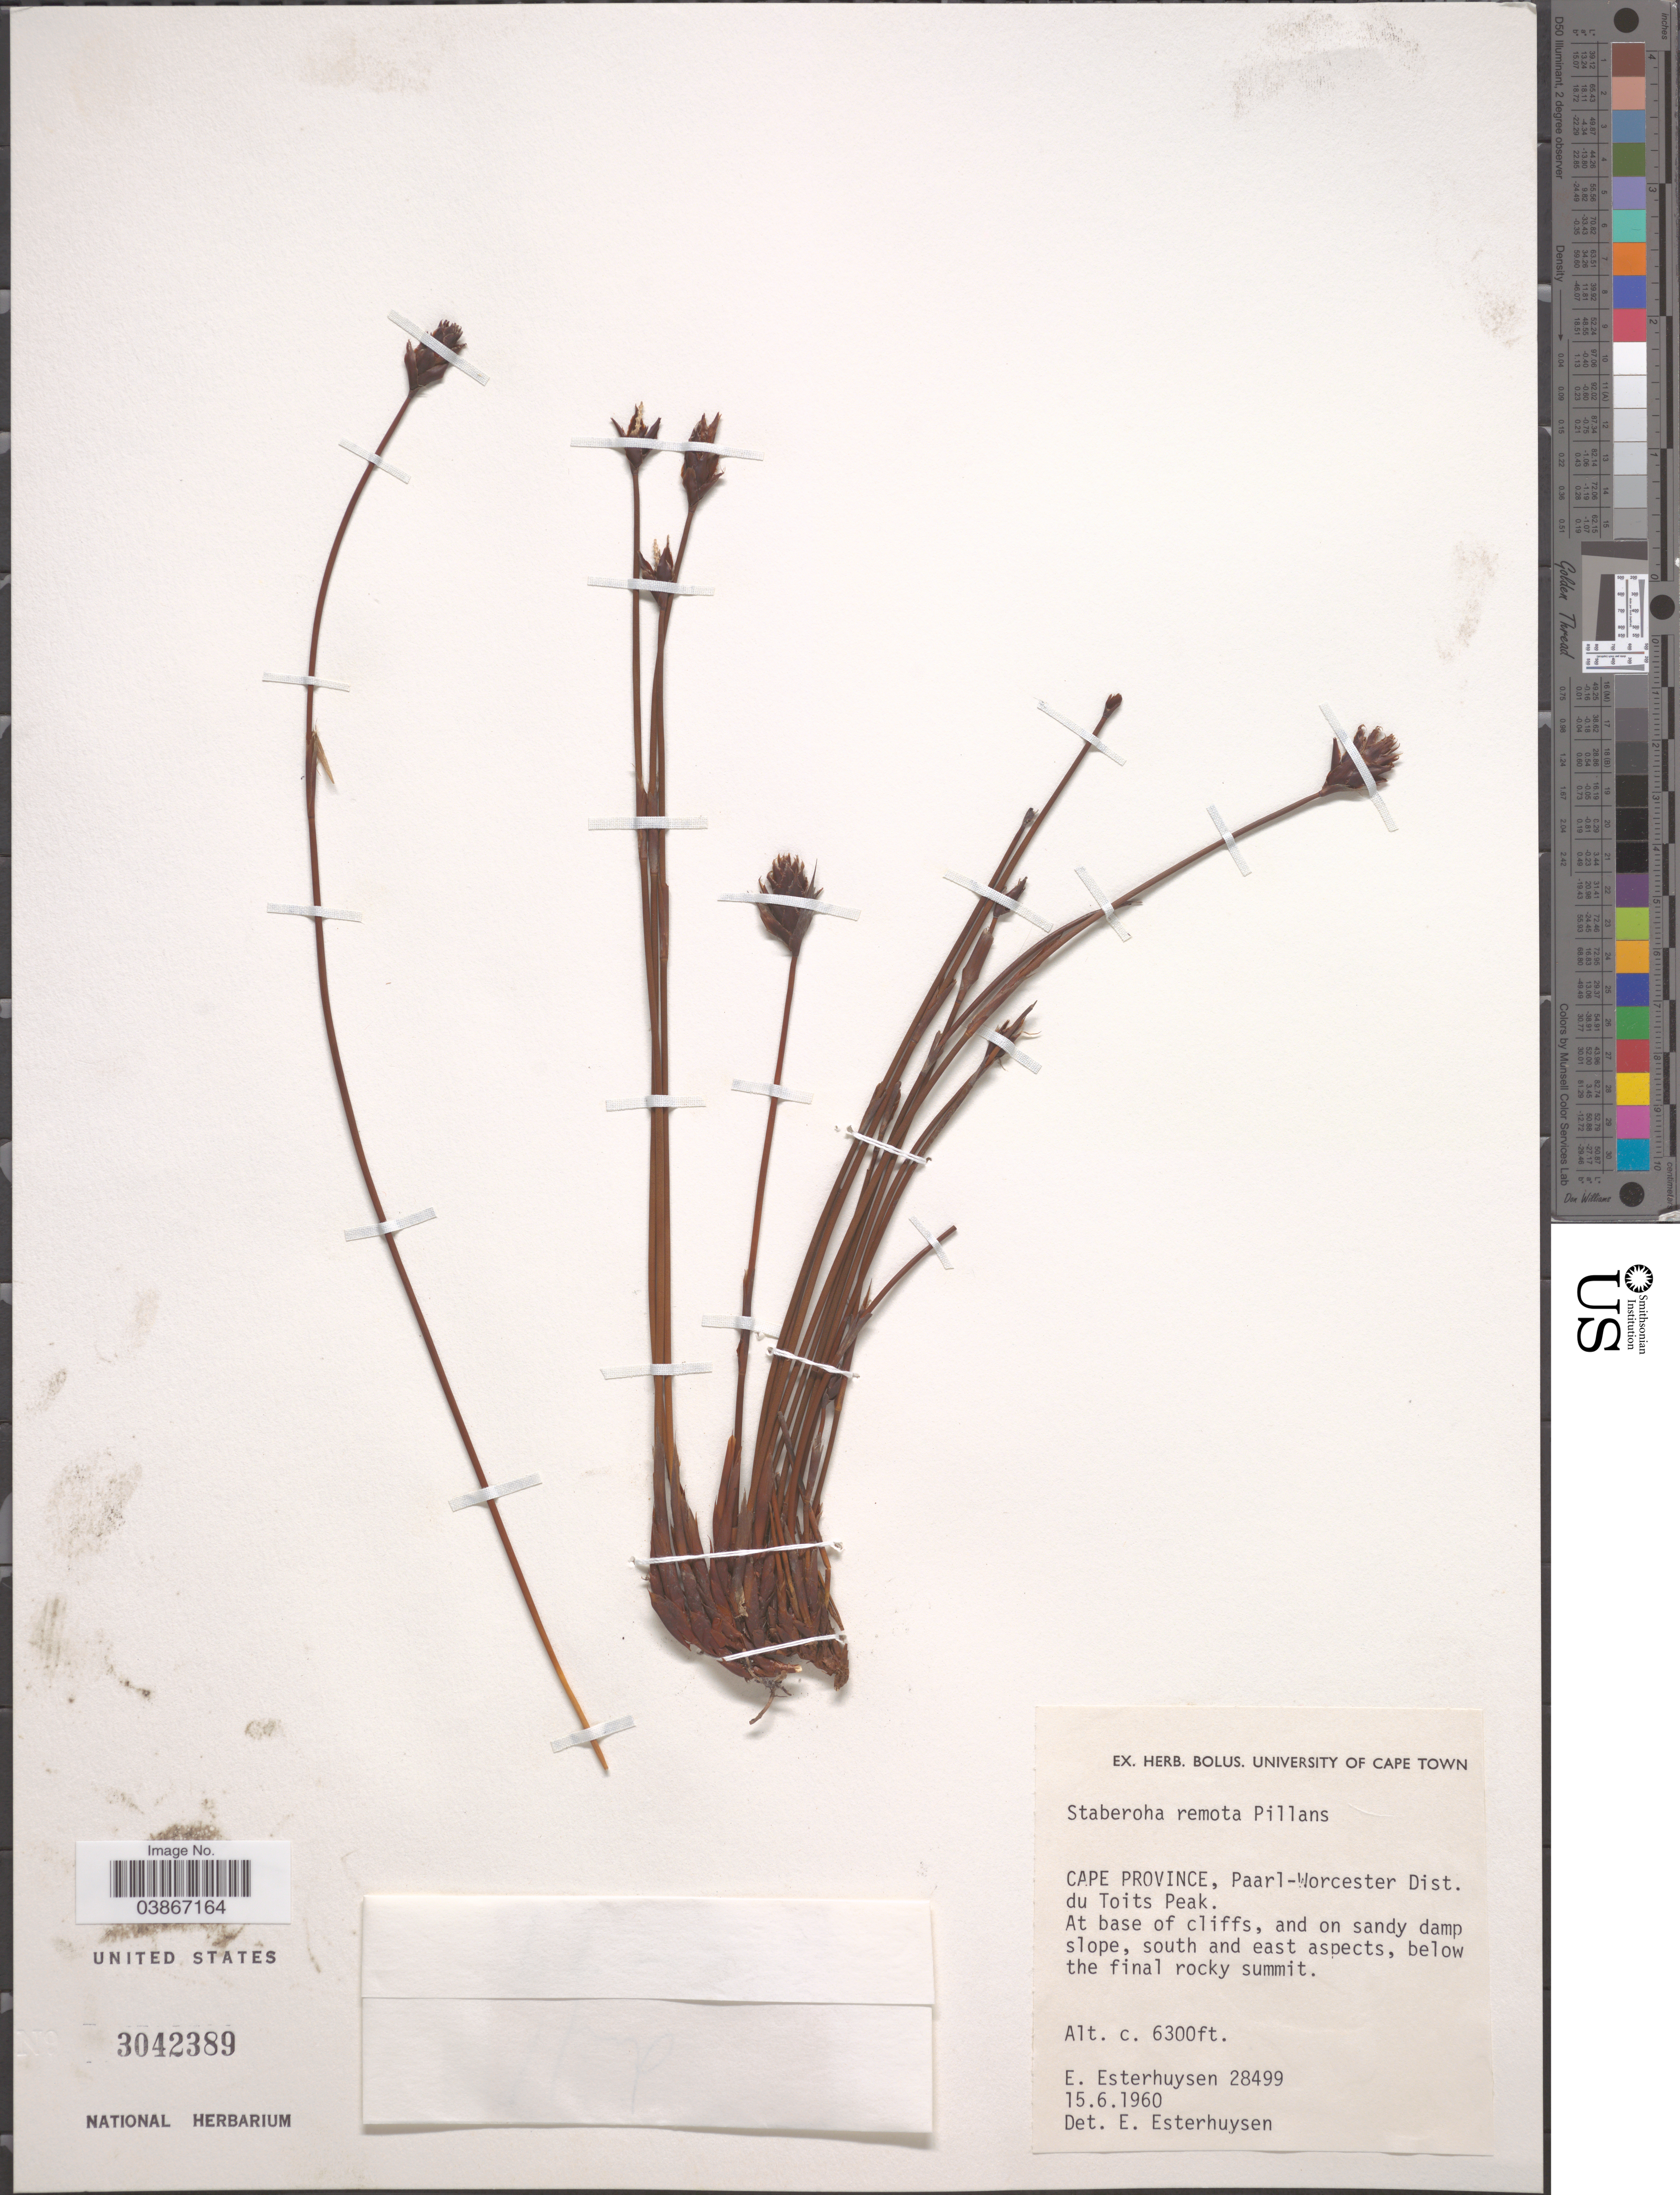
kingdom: Plantae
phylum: Tracheophyta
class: Liliopsida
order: Poales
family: Restionaceae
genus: Staberoha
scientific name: Staberoha remota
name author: Pillans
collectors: E. E. Esterhuysen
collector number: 28499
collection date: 1960-06-15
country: South Africa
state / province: Western Cape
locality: Paarl-Worcester Dist. du Toits Peak. At base of cliffs, and on sandy damp slope, south and east aspects, below the final rocky summit.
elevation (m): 1920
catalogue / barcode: US 3042389